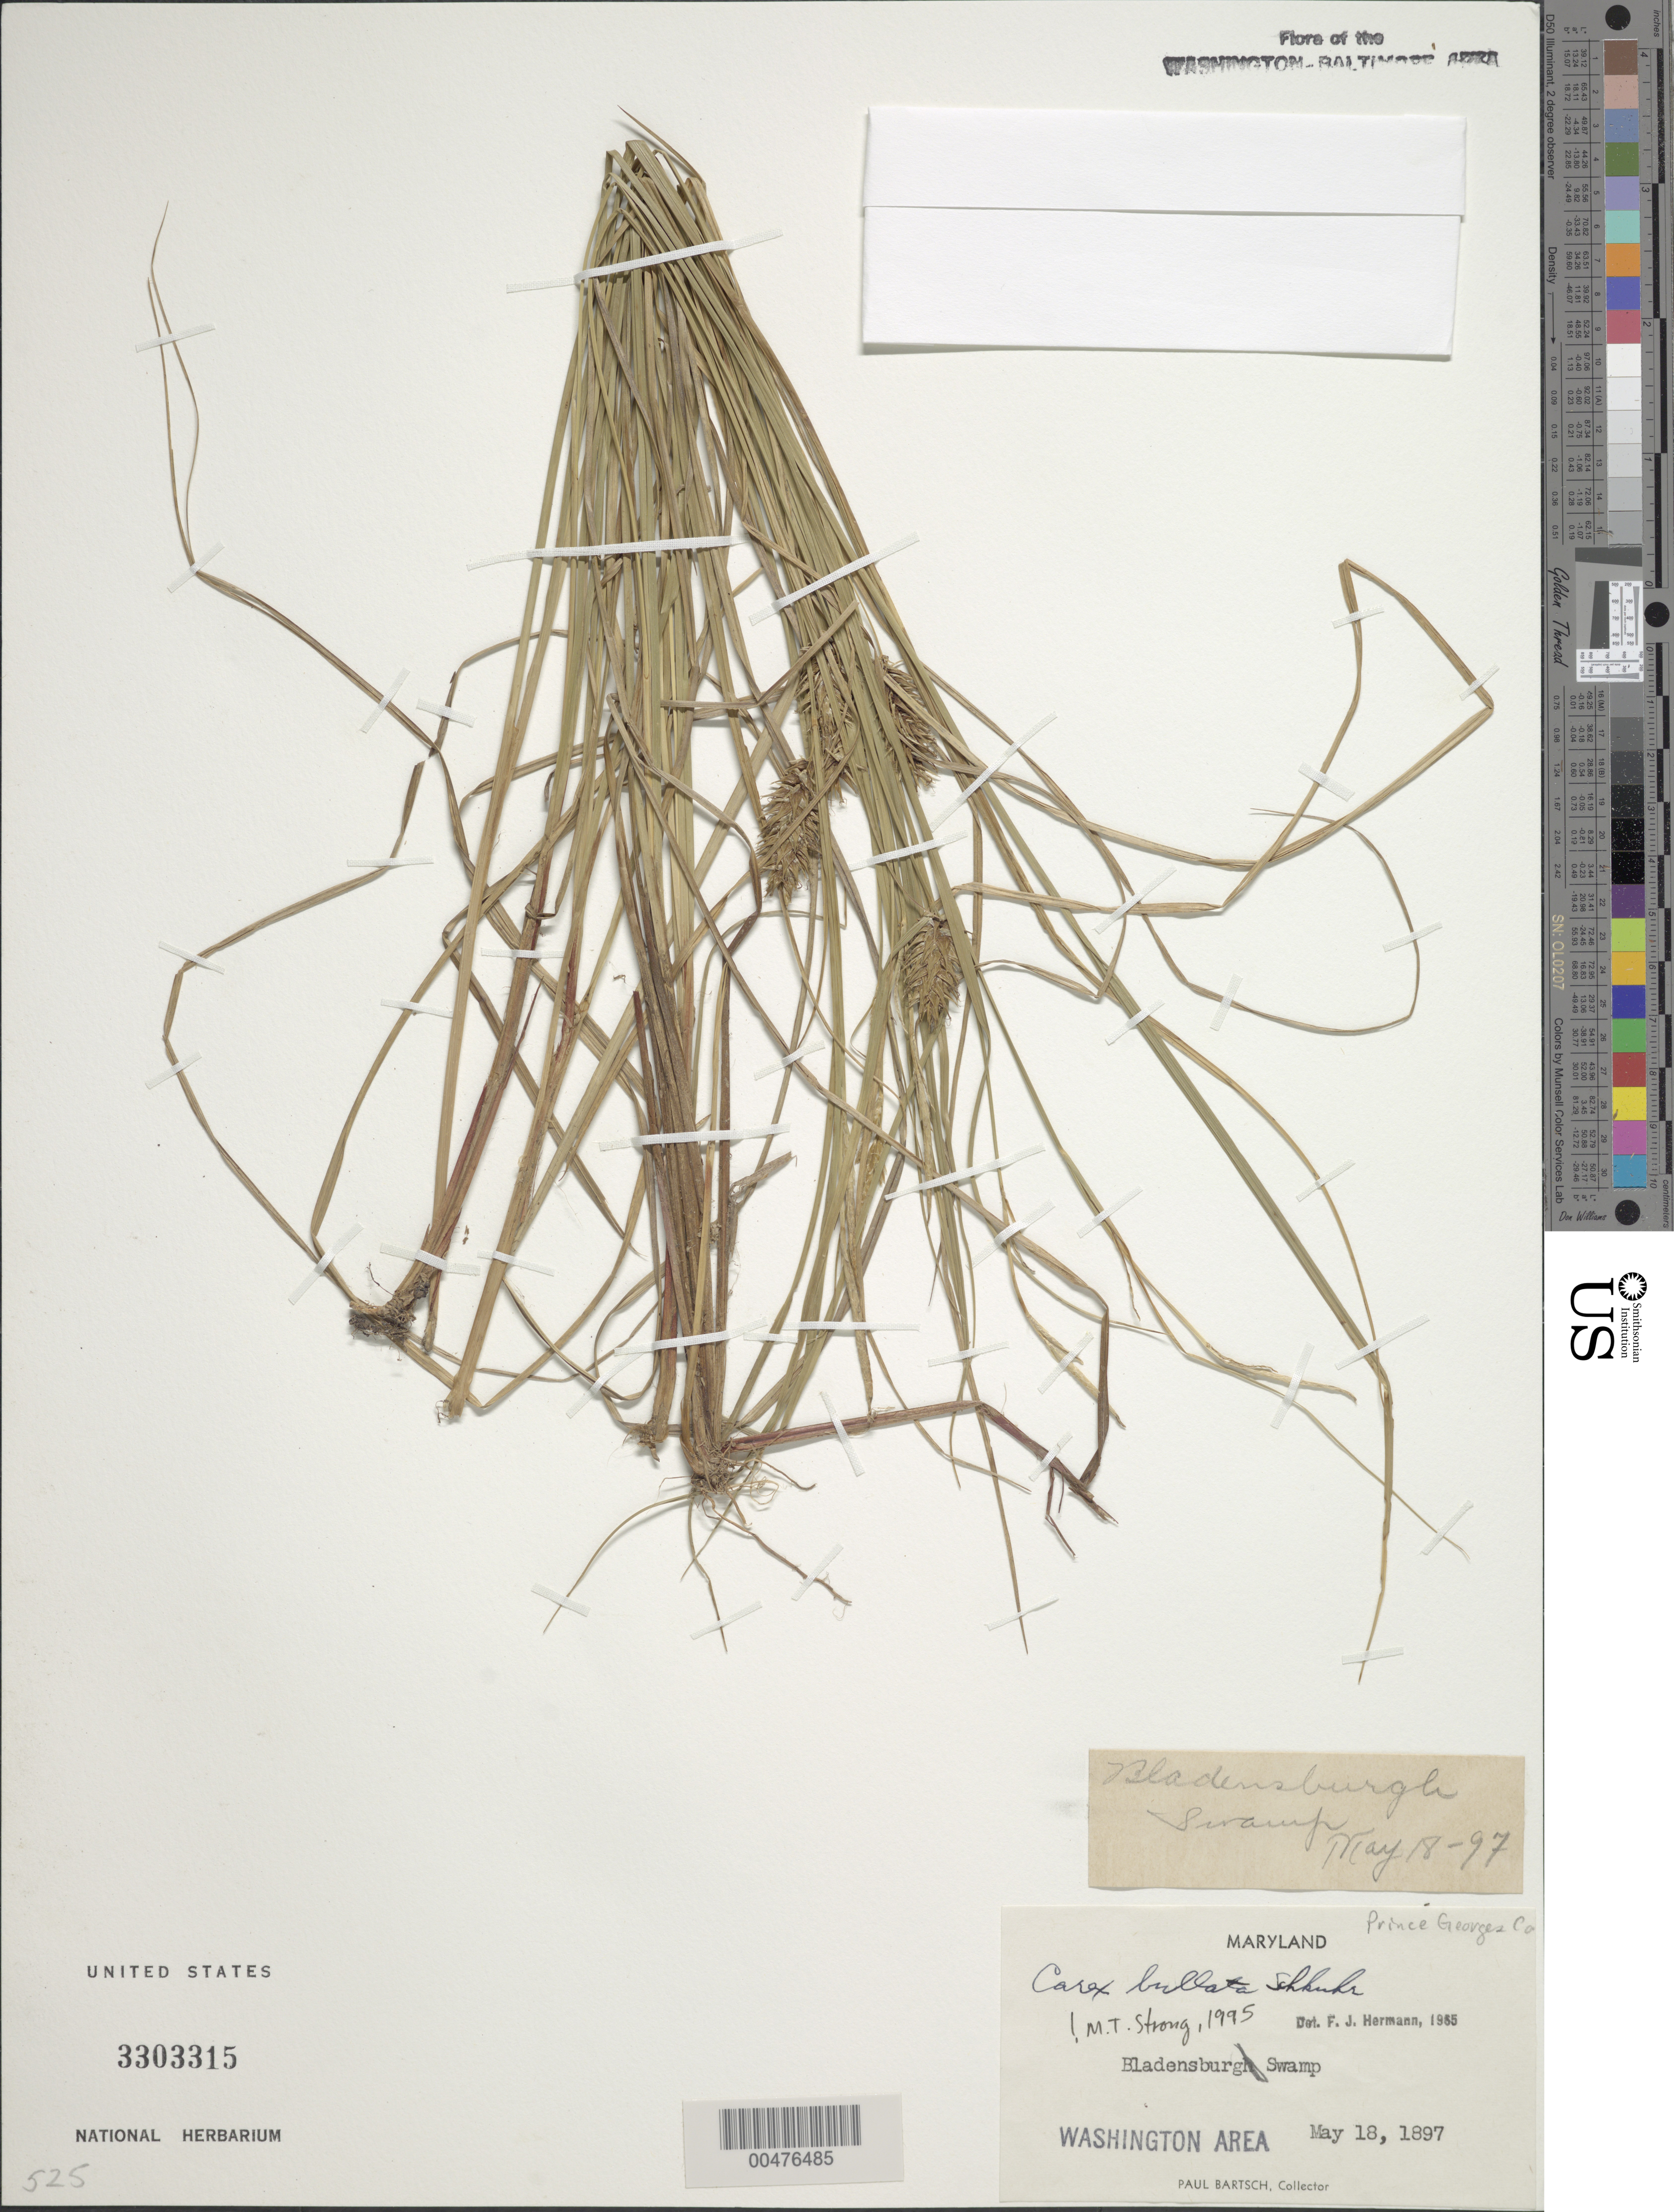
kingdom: Plantae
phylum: Tracheophyta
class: Liliopsida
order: Poales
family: Cyperaceae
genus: Carex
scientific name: Carex bullata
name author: Schkuhr ex Willd.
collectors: P. Bartsch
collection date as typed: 18 May 1897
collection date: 1897-05-18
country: United States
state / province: Maryland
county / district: Prince George's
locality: Bladensburg Swamp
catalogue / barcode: US 3303315